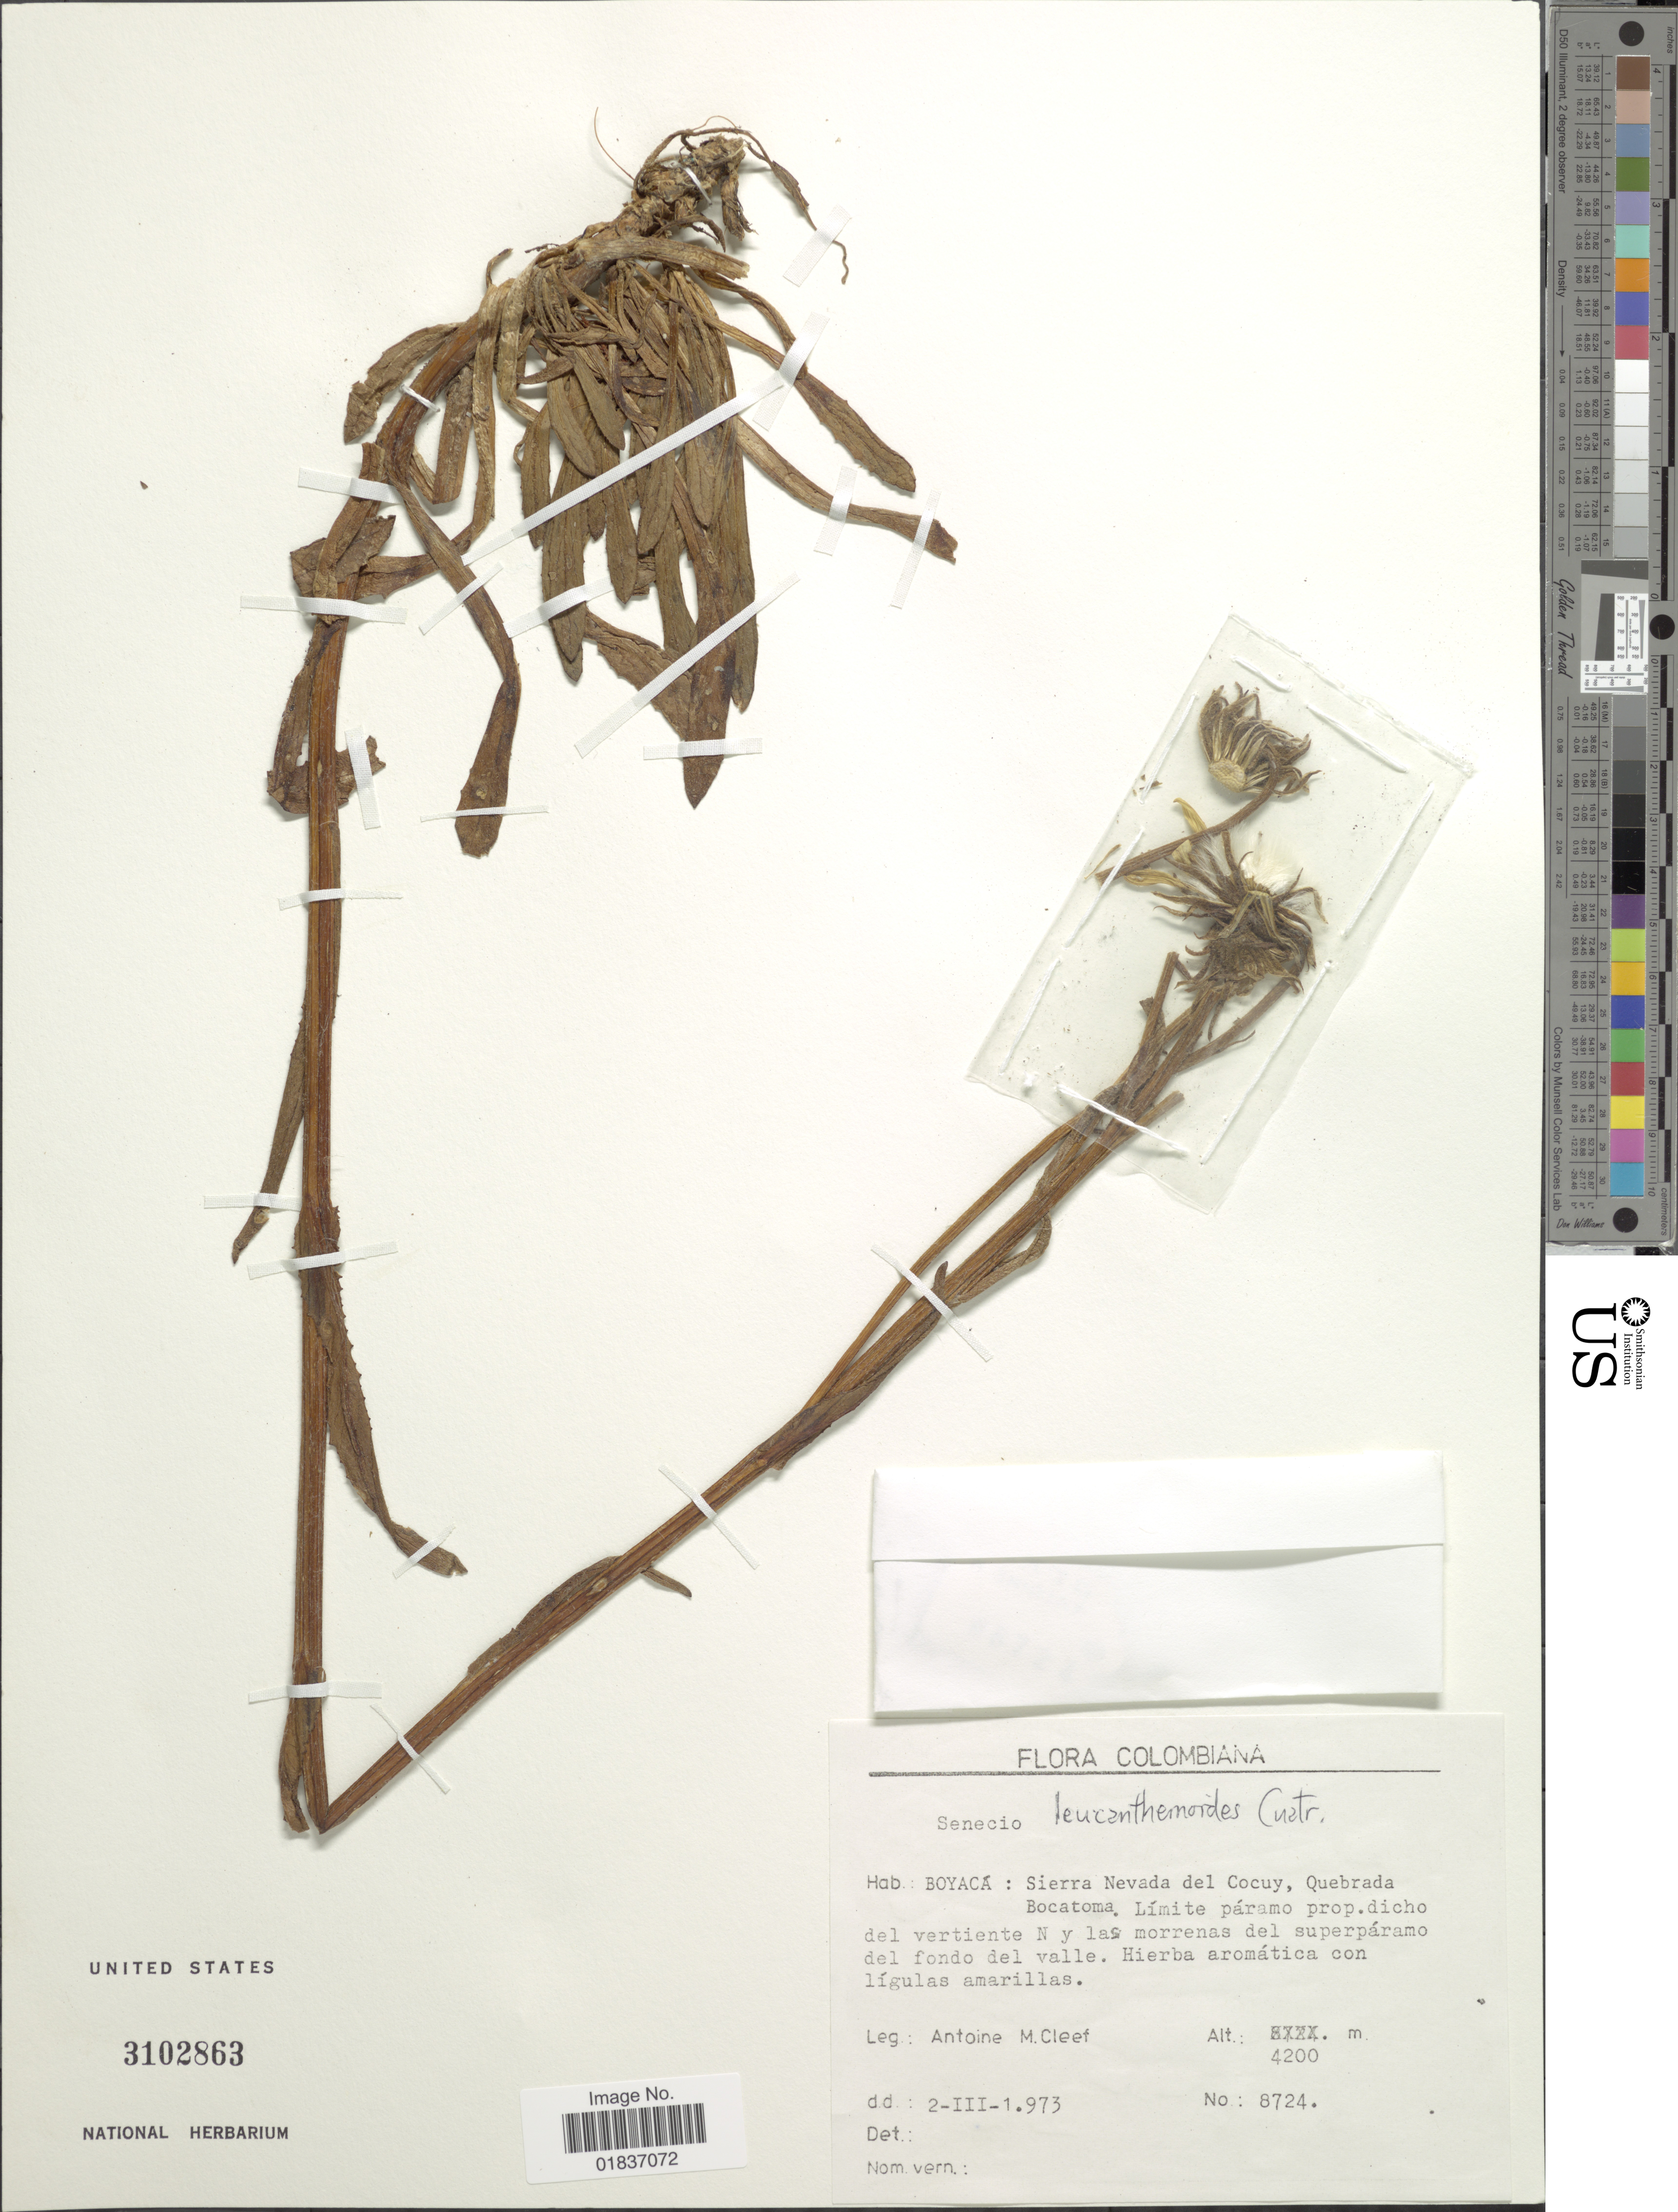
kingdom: Plantae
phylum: Tracheophyta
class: Magnoliopsida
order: Asterales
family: Asteraceae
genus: Senecio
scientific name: Senecio leucanthemioides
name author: Cuatrec.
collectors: A. M. Cleef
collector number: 8724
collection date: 1973-03-02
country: Colombia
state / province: Boyacá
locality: Boyacá: Sierra Nevada del Cocuy, Quebrada Bocatoma.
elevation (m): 4200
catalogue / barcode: US 3102863